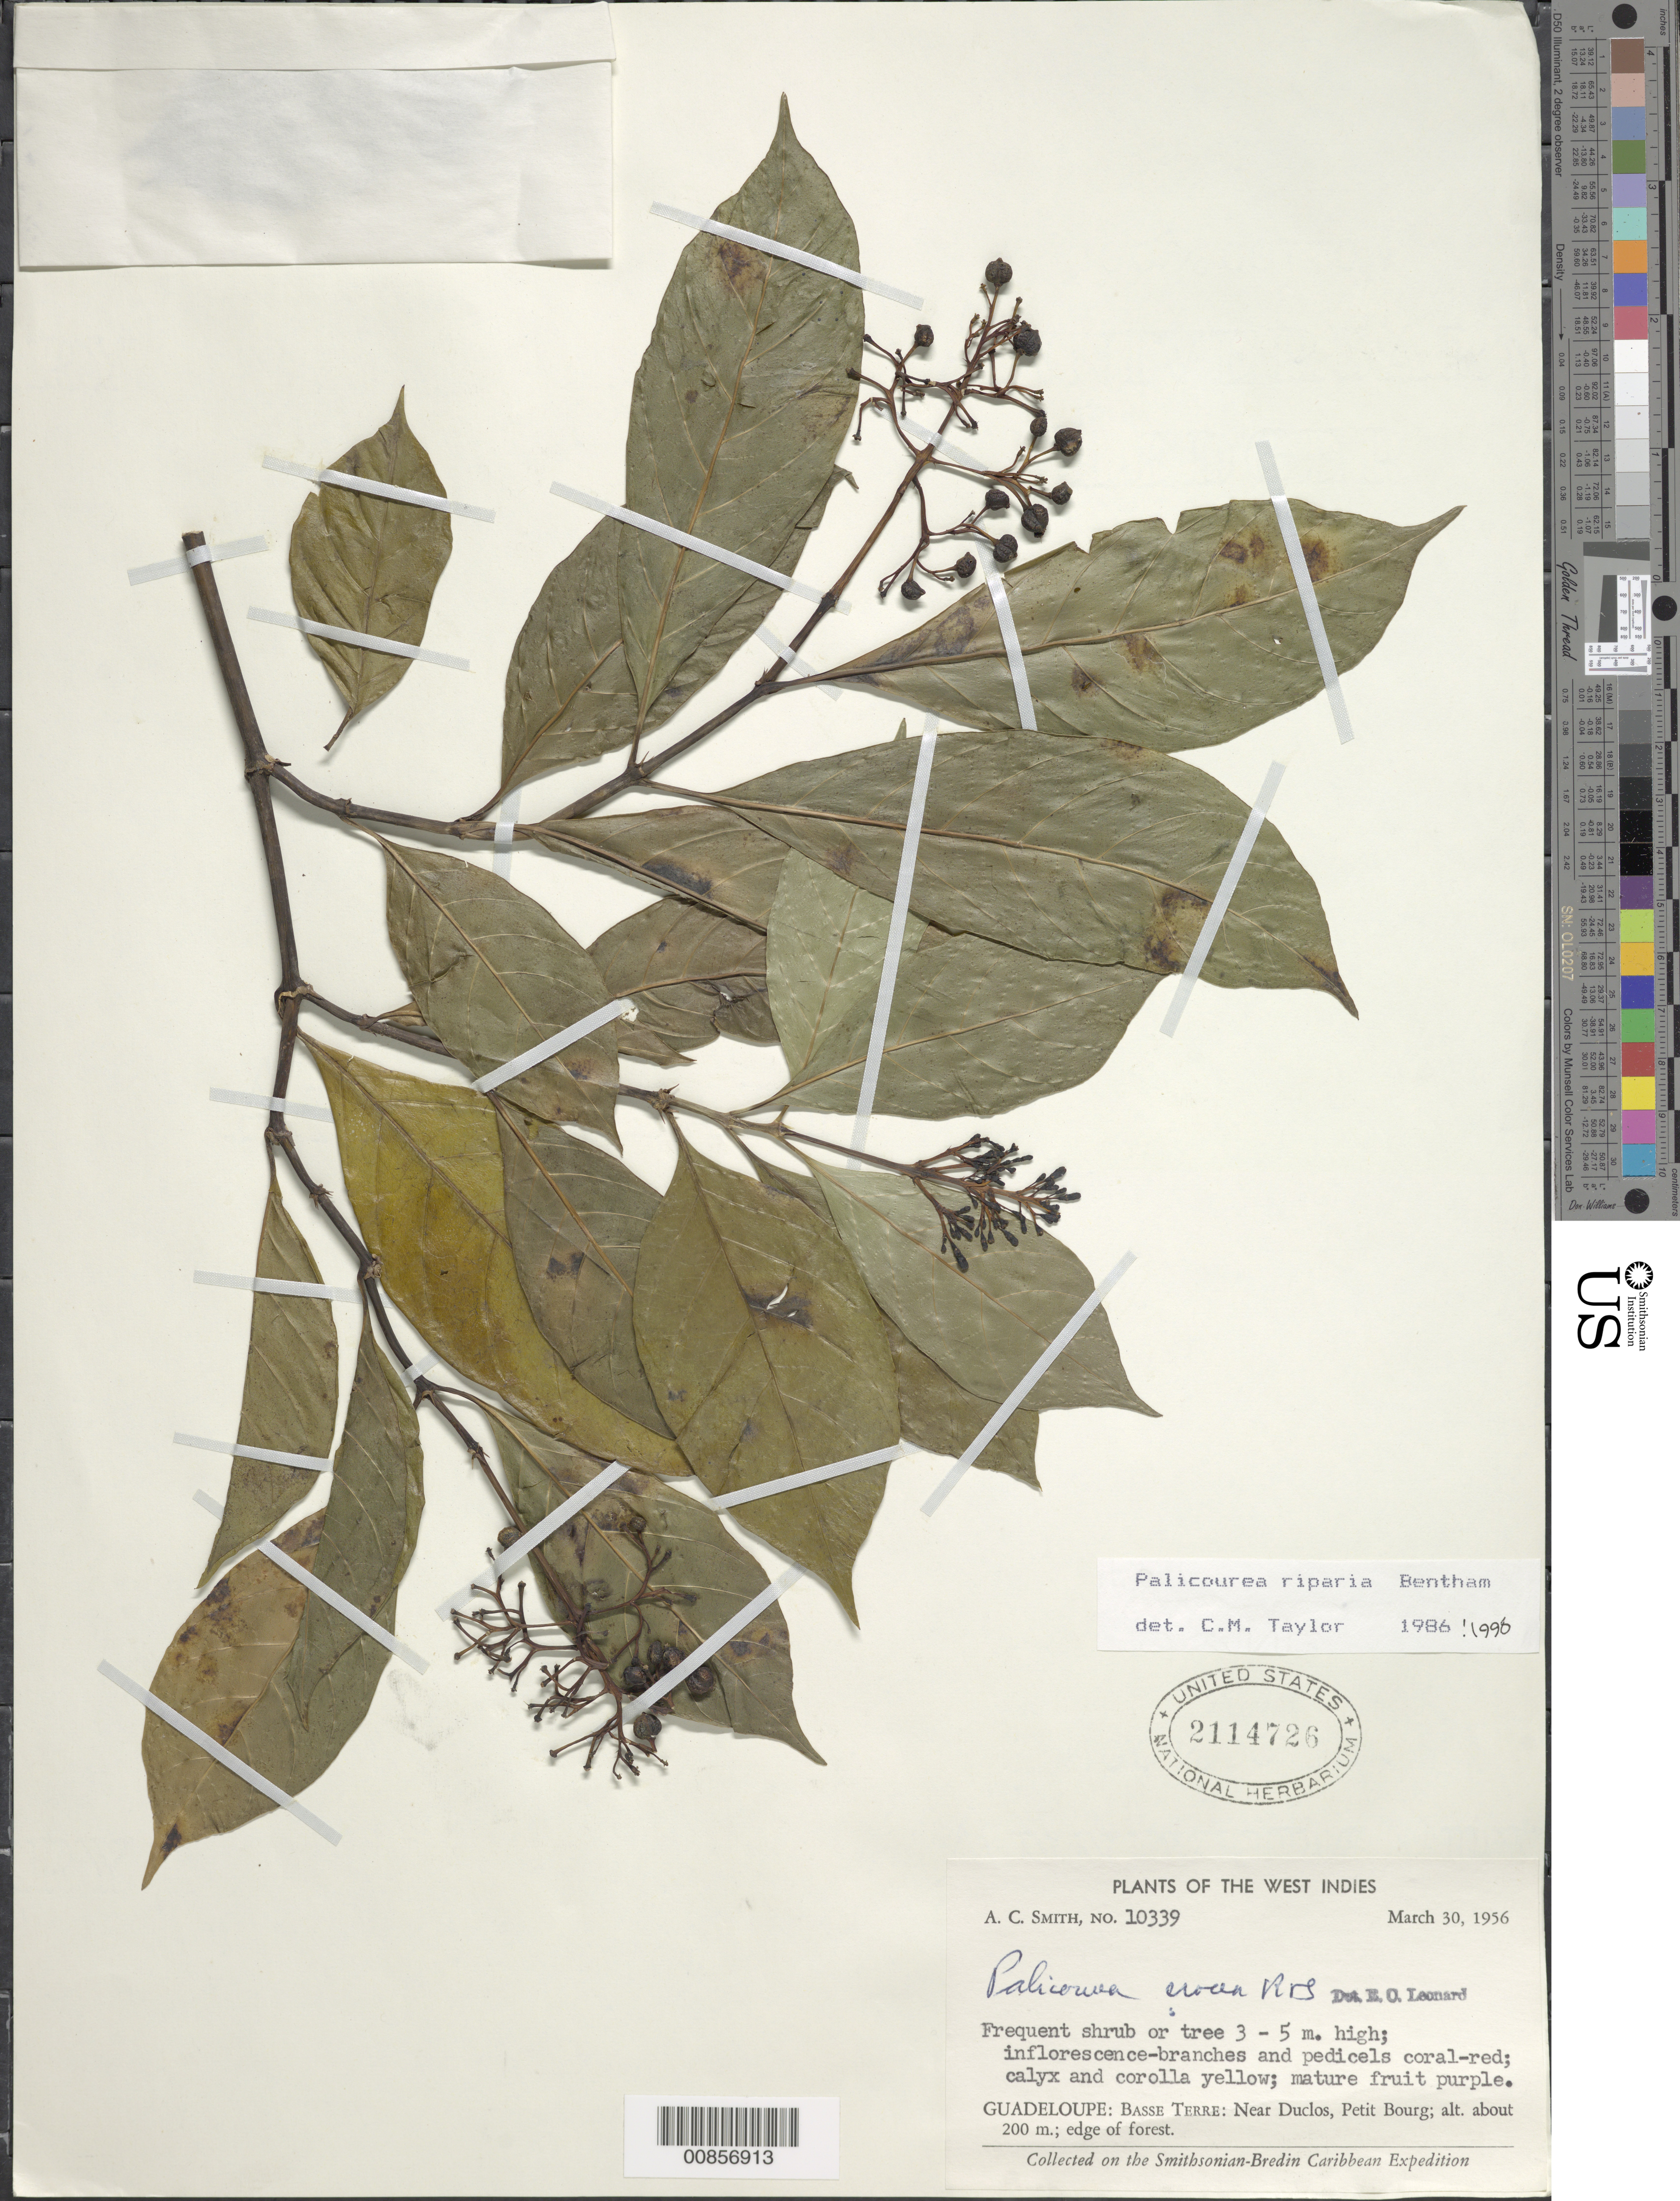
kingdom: Plantae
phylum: Tracheophyta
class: Magnoliopsida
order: Gentianales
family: Rubiaceae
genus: Palicourea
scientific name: Palicourea croceoides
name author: Desv. ex Ham.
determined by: Taylor, Charlotte M.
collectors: A. C. Smith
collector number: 10339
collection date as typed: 30 Mar 1956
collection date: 1956-03-30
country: Guadeloupe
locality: Basse Terre: Near Duclos, Petit Bourg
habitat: Edge of forest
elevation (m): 200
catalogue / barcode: US 2114726